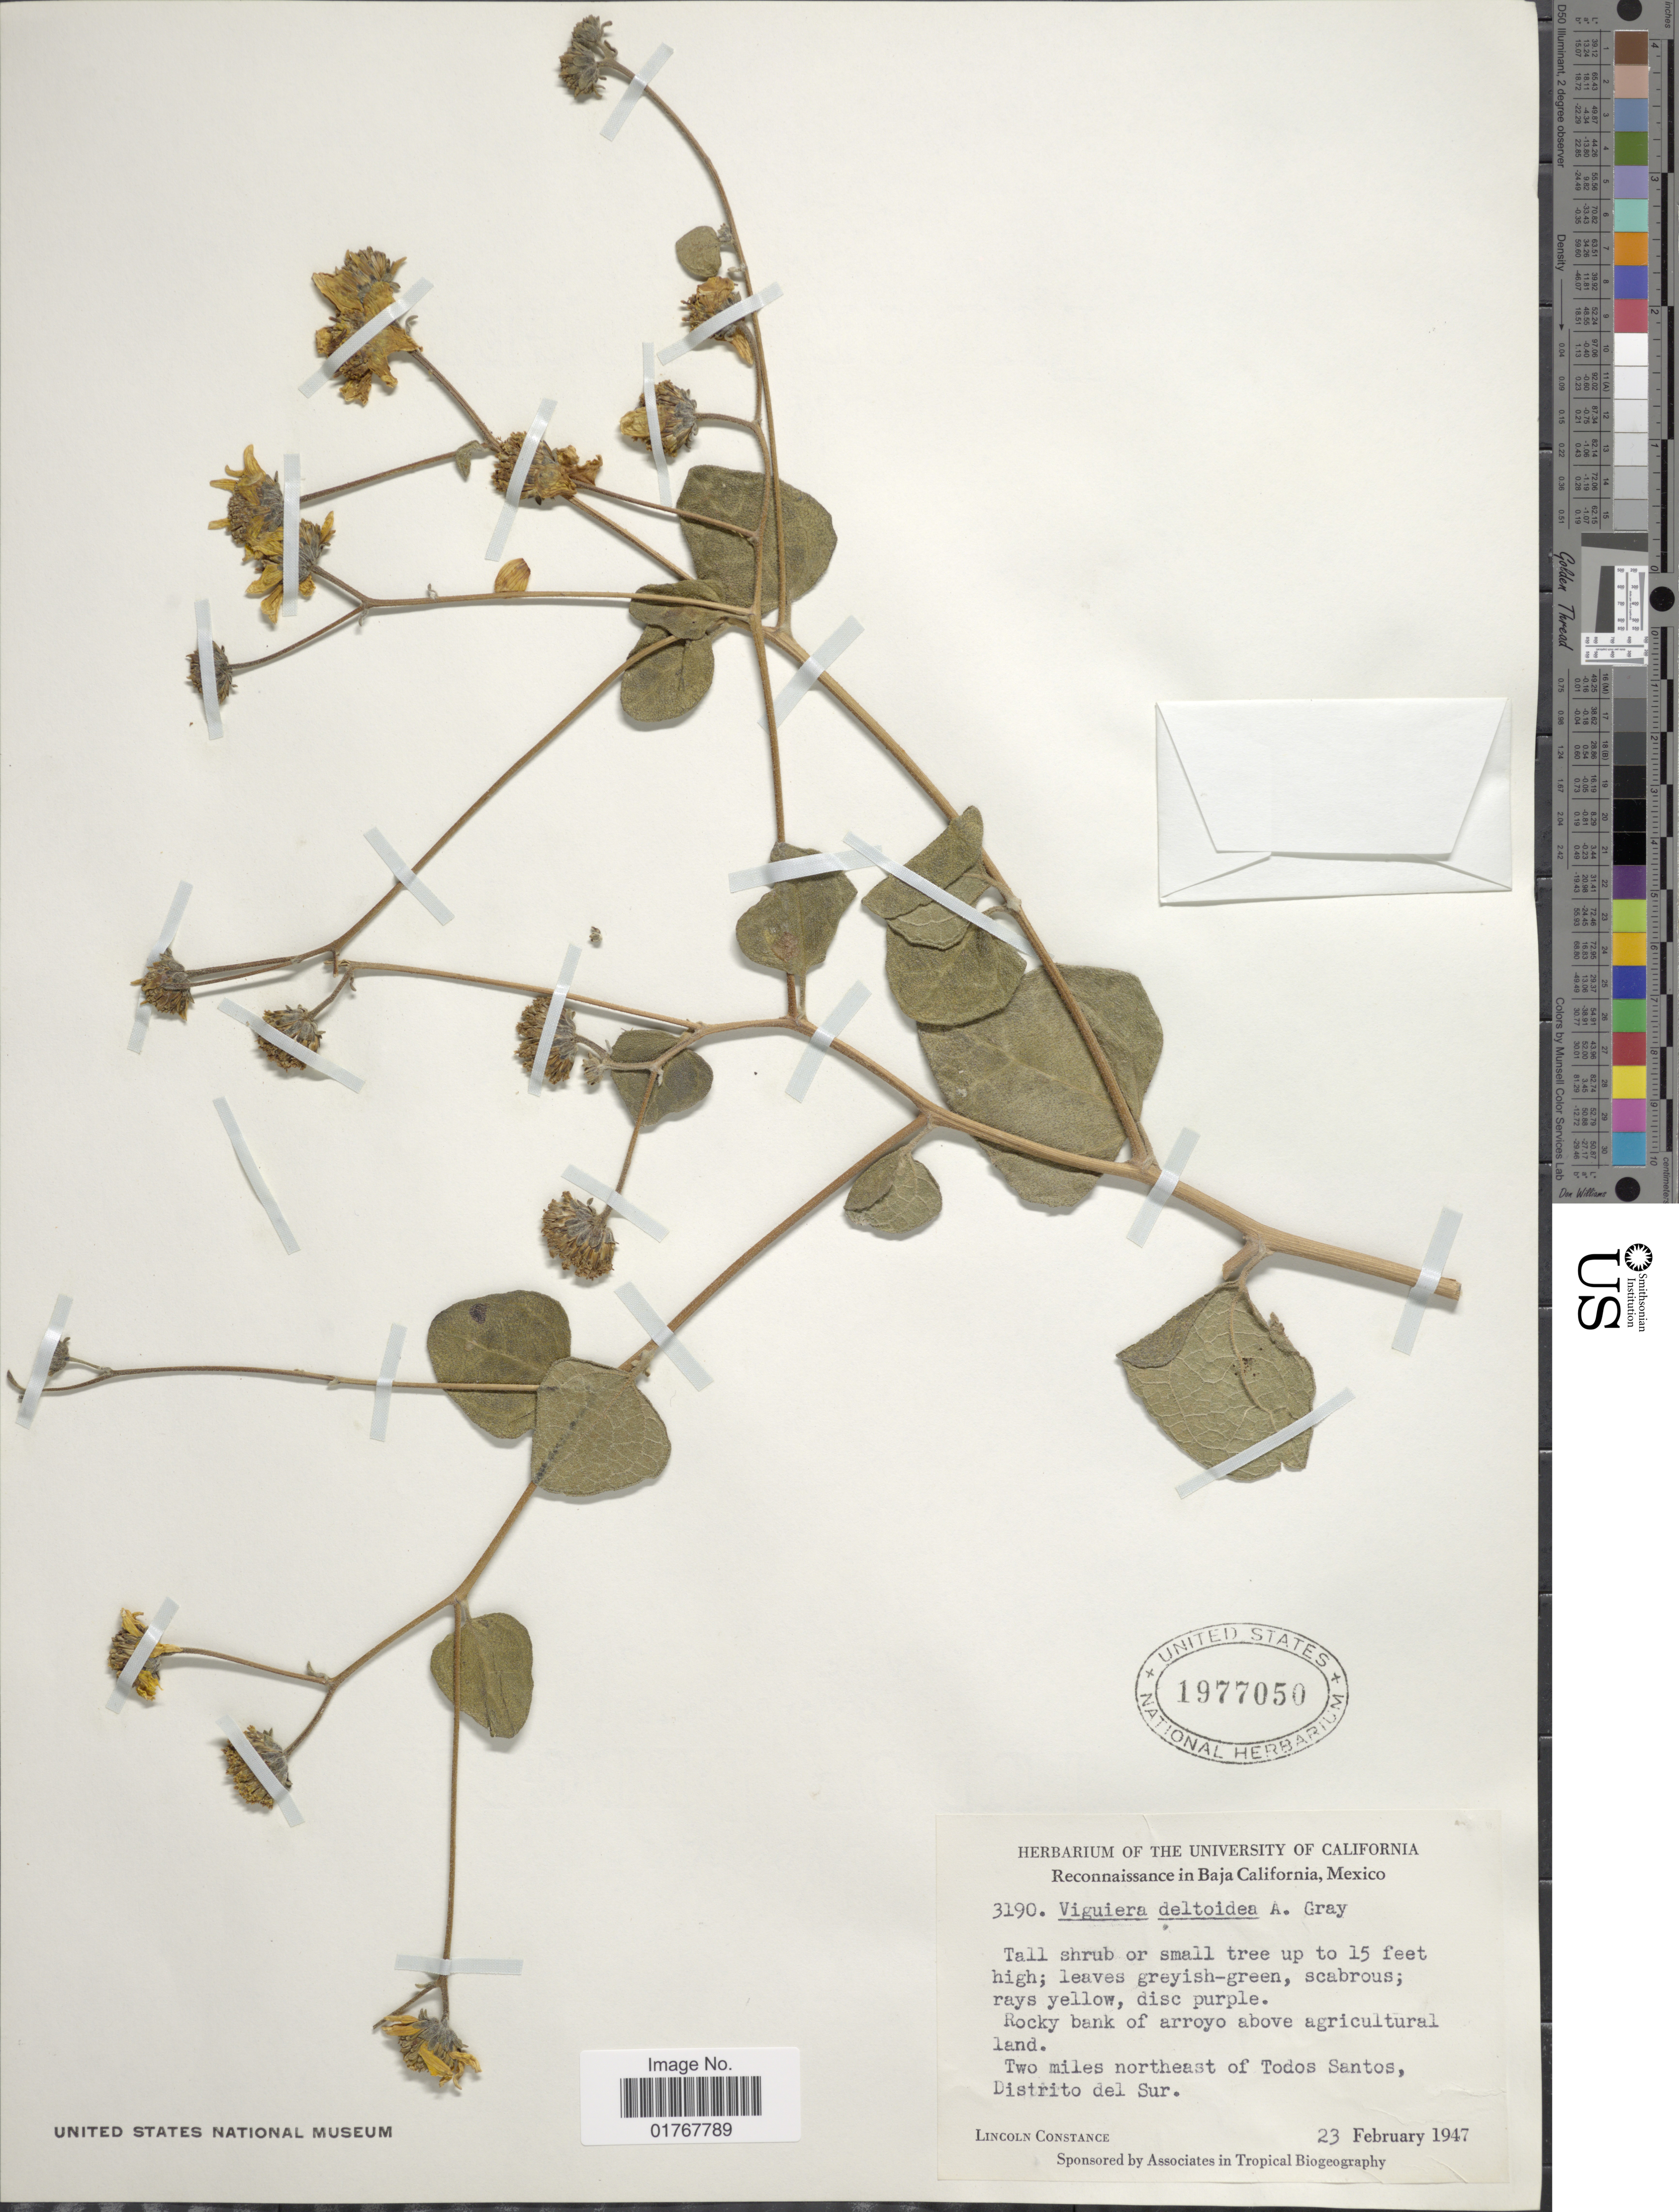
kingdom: Plantae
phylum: Tracheophyta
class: Magnoliopsida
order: Asterales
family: Asteraceae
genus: Viguiera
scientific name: Viguiera deltoidea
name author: A. Gray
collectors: L. Constance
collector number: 3190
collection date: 1947-02-23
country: Mexico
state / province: Baja California Sur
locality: Rocky bank of arroyo above agricultural land, Two miles northeast of Todos Santos, Distrito del Sur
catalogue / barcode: US 1977050